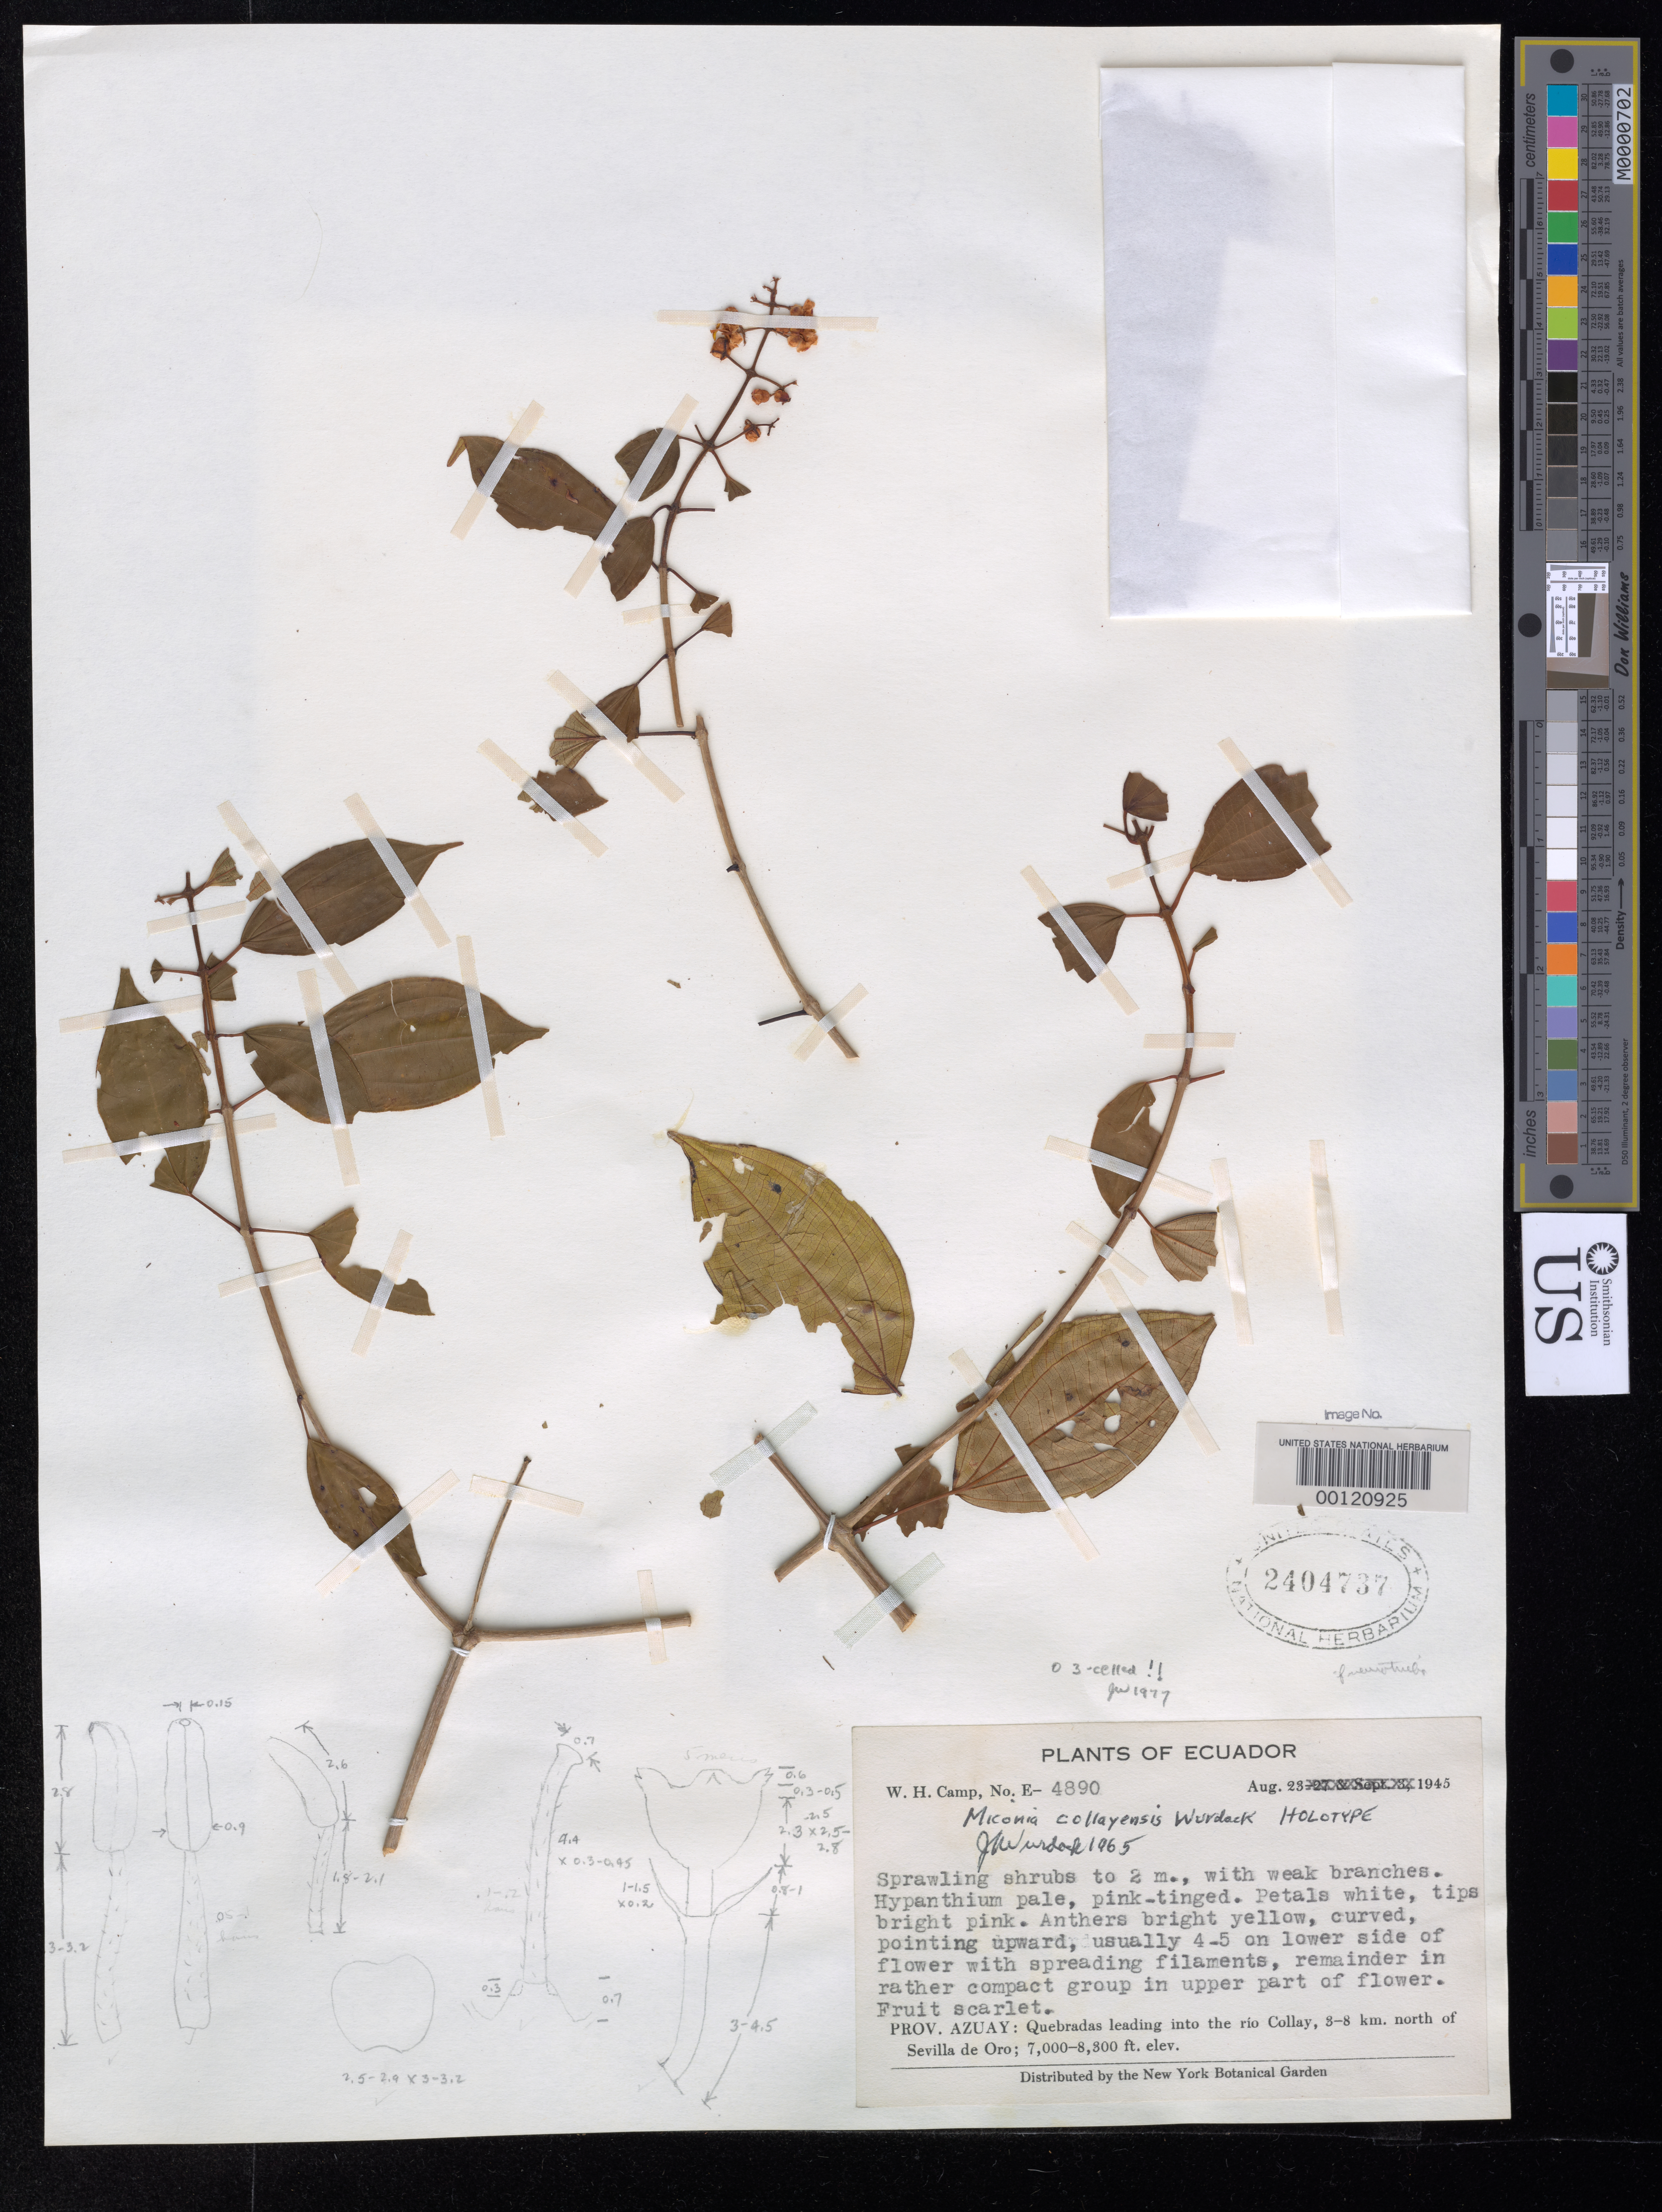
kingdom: Plantae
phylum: Tracheophyta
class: Magnoliopsida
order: Myrtales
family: Melastomataceae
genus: Miconia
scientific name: Miconia collayensis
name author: Wurdack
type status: Holotype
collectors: W. H. Camp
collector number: E-4890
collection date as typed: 23 Aug 1945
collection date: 1945-08-23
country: Ecuador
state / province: Azuay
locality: Rio Collay.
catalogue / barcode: US 2404737